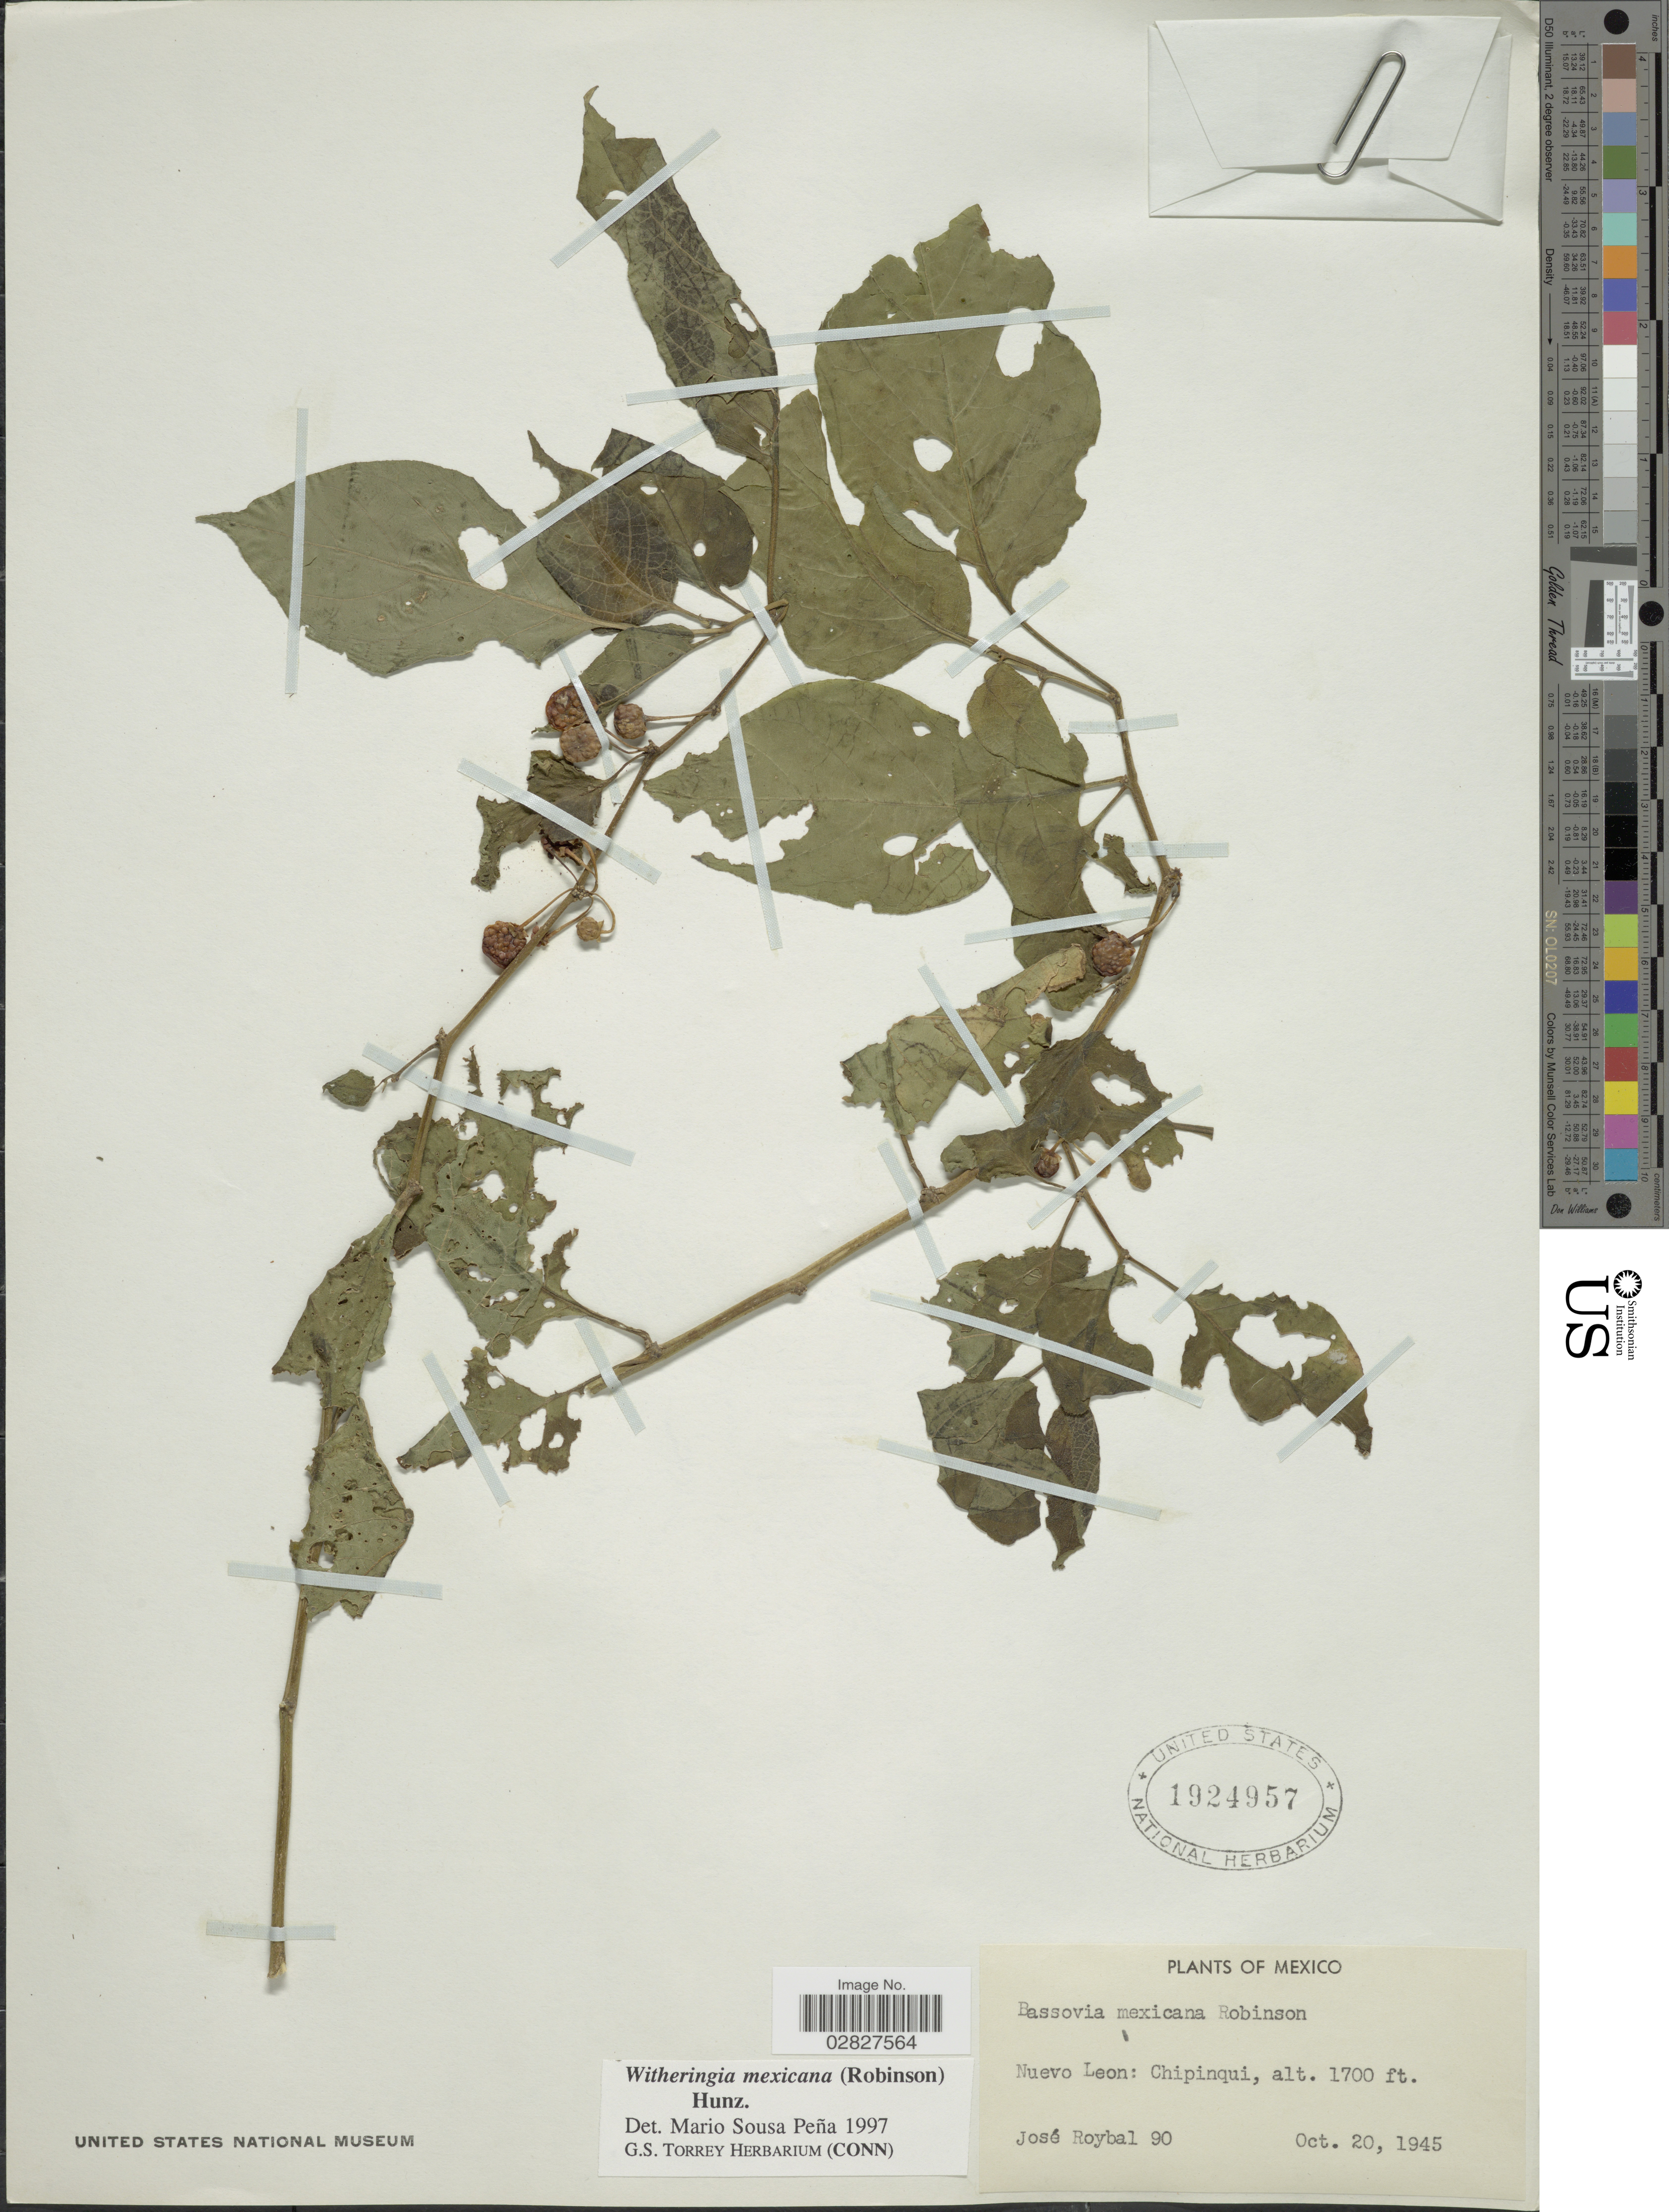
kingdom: Plantae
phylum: Tracheophyta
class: Magnoliopsida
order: Solanales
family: Solanaceae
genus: Witheringia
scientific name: Witheringia mexicana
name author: (B.L. Rob.) Hunz.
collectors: J. Roybal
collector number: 90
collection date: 1945-10-20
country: Mexico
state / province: Nuevo León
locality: Chipinqui.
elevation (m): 518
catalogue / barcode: US 1924957